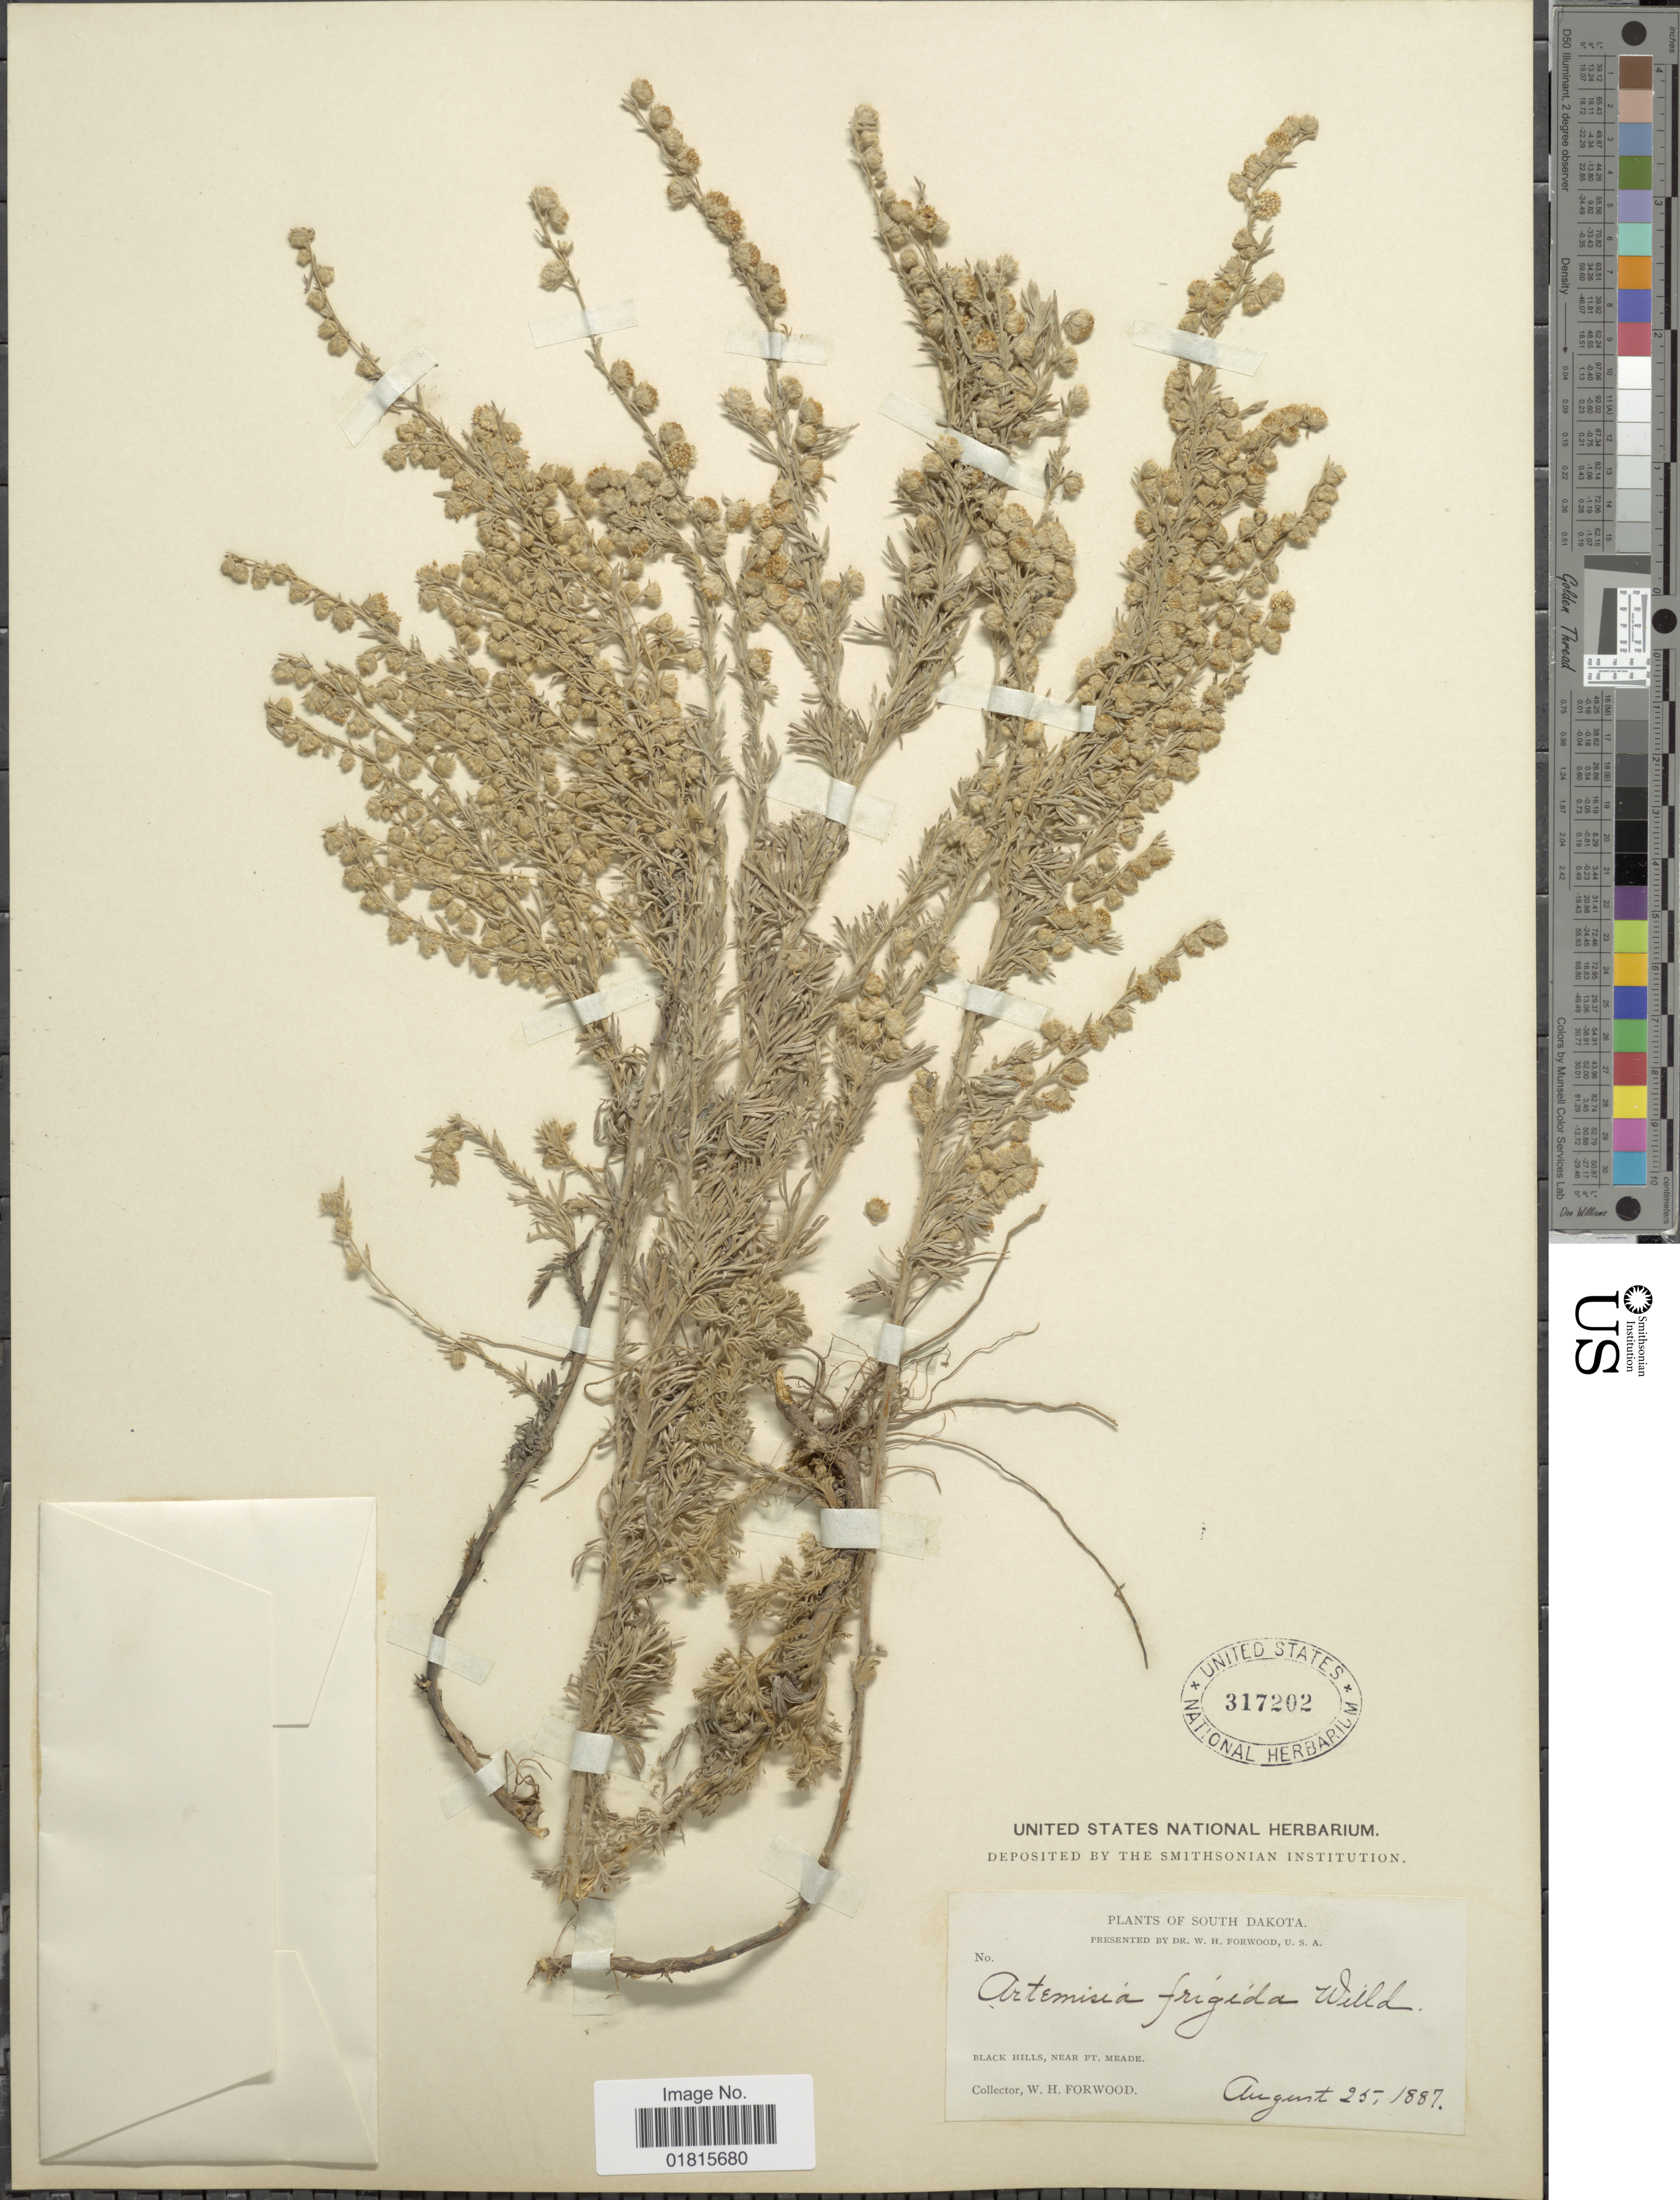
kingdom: Plantae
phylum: Tracheophyta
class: Magnoliopsida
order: Asterales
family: Asteraceae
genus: Artemisia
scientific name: Artemisia frigida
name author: Willd.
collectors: W. Forwood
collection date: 1887-08-25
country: United States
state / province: South Dakota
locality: Black Hills, near Ft. Meade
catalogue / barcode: US 317202